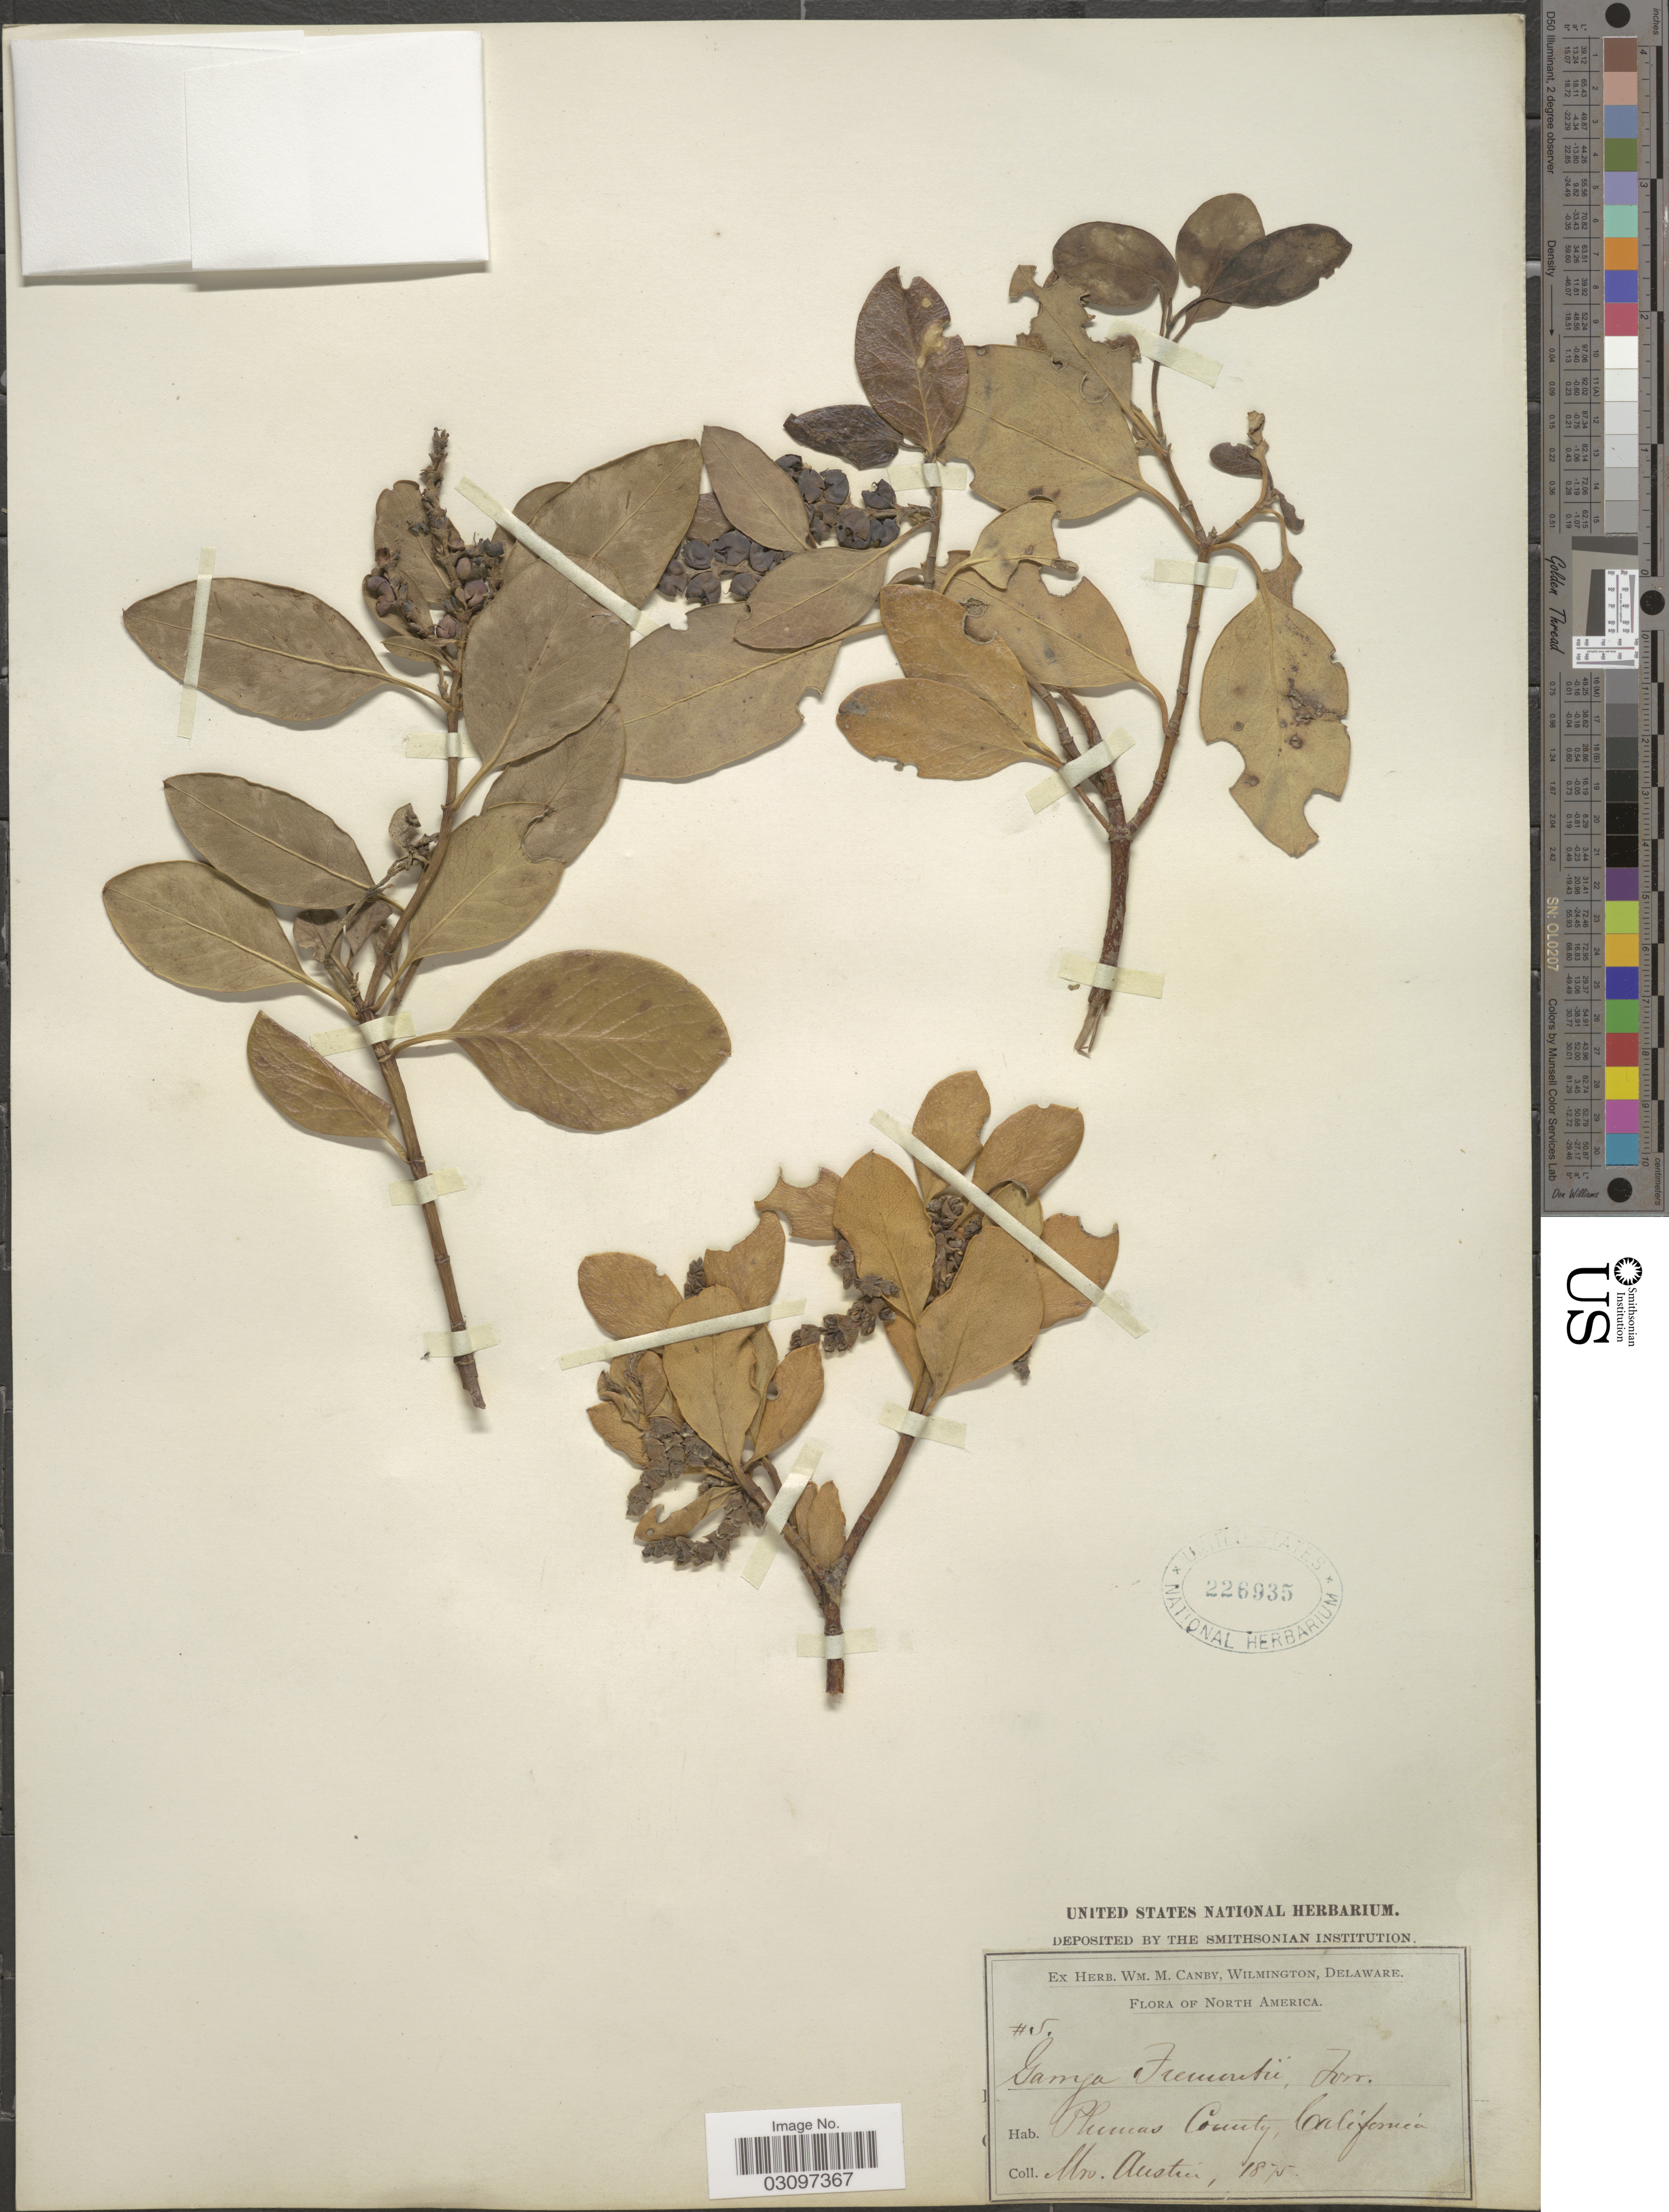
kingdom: Plantae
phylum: Tracheophyta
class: Magnoliopsida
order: Garryales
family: Garryaceae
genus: Garrya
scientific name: Garrya fremontii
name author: Torr.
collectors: Austin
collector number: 5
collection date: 1875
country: United States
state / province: California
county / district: Plumas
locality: Plumas County.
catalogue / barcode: US 226935